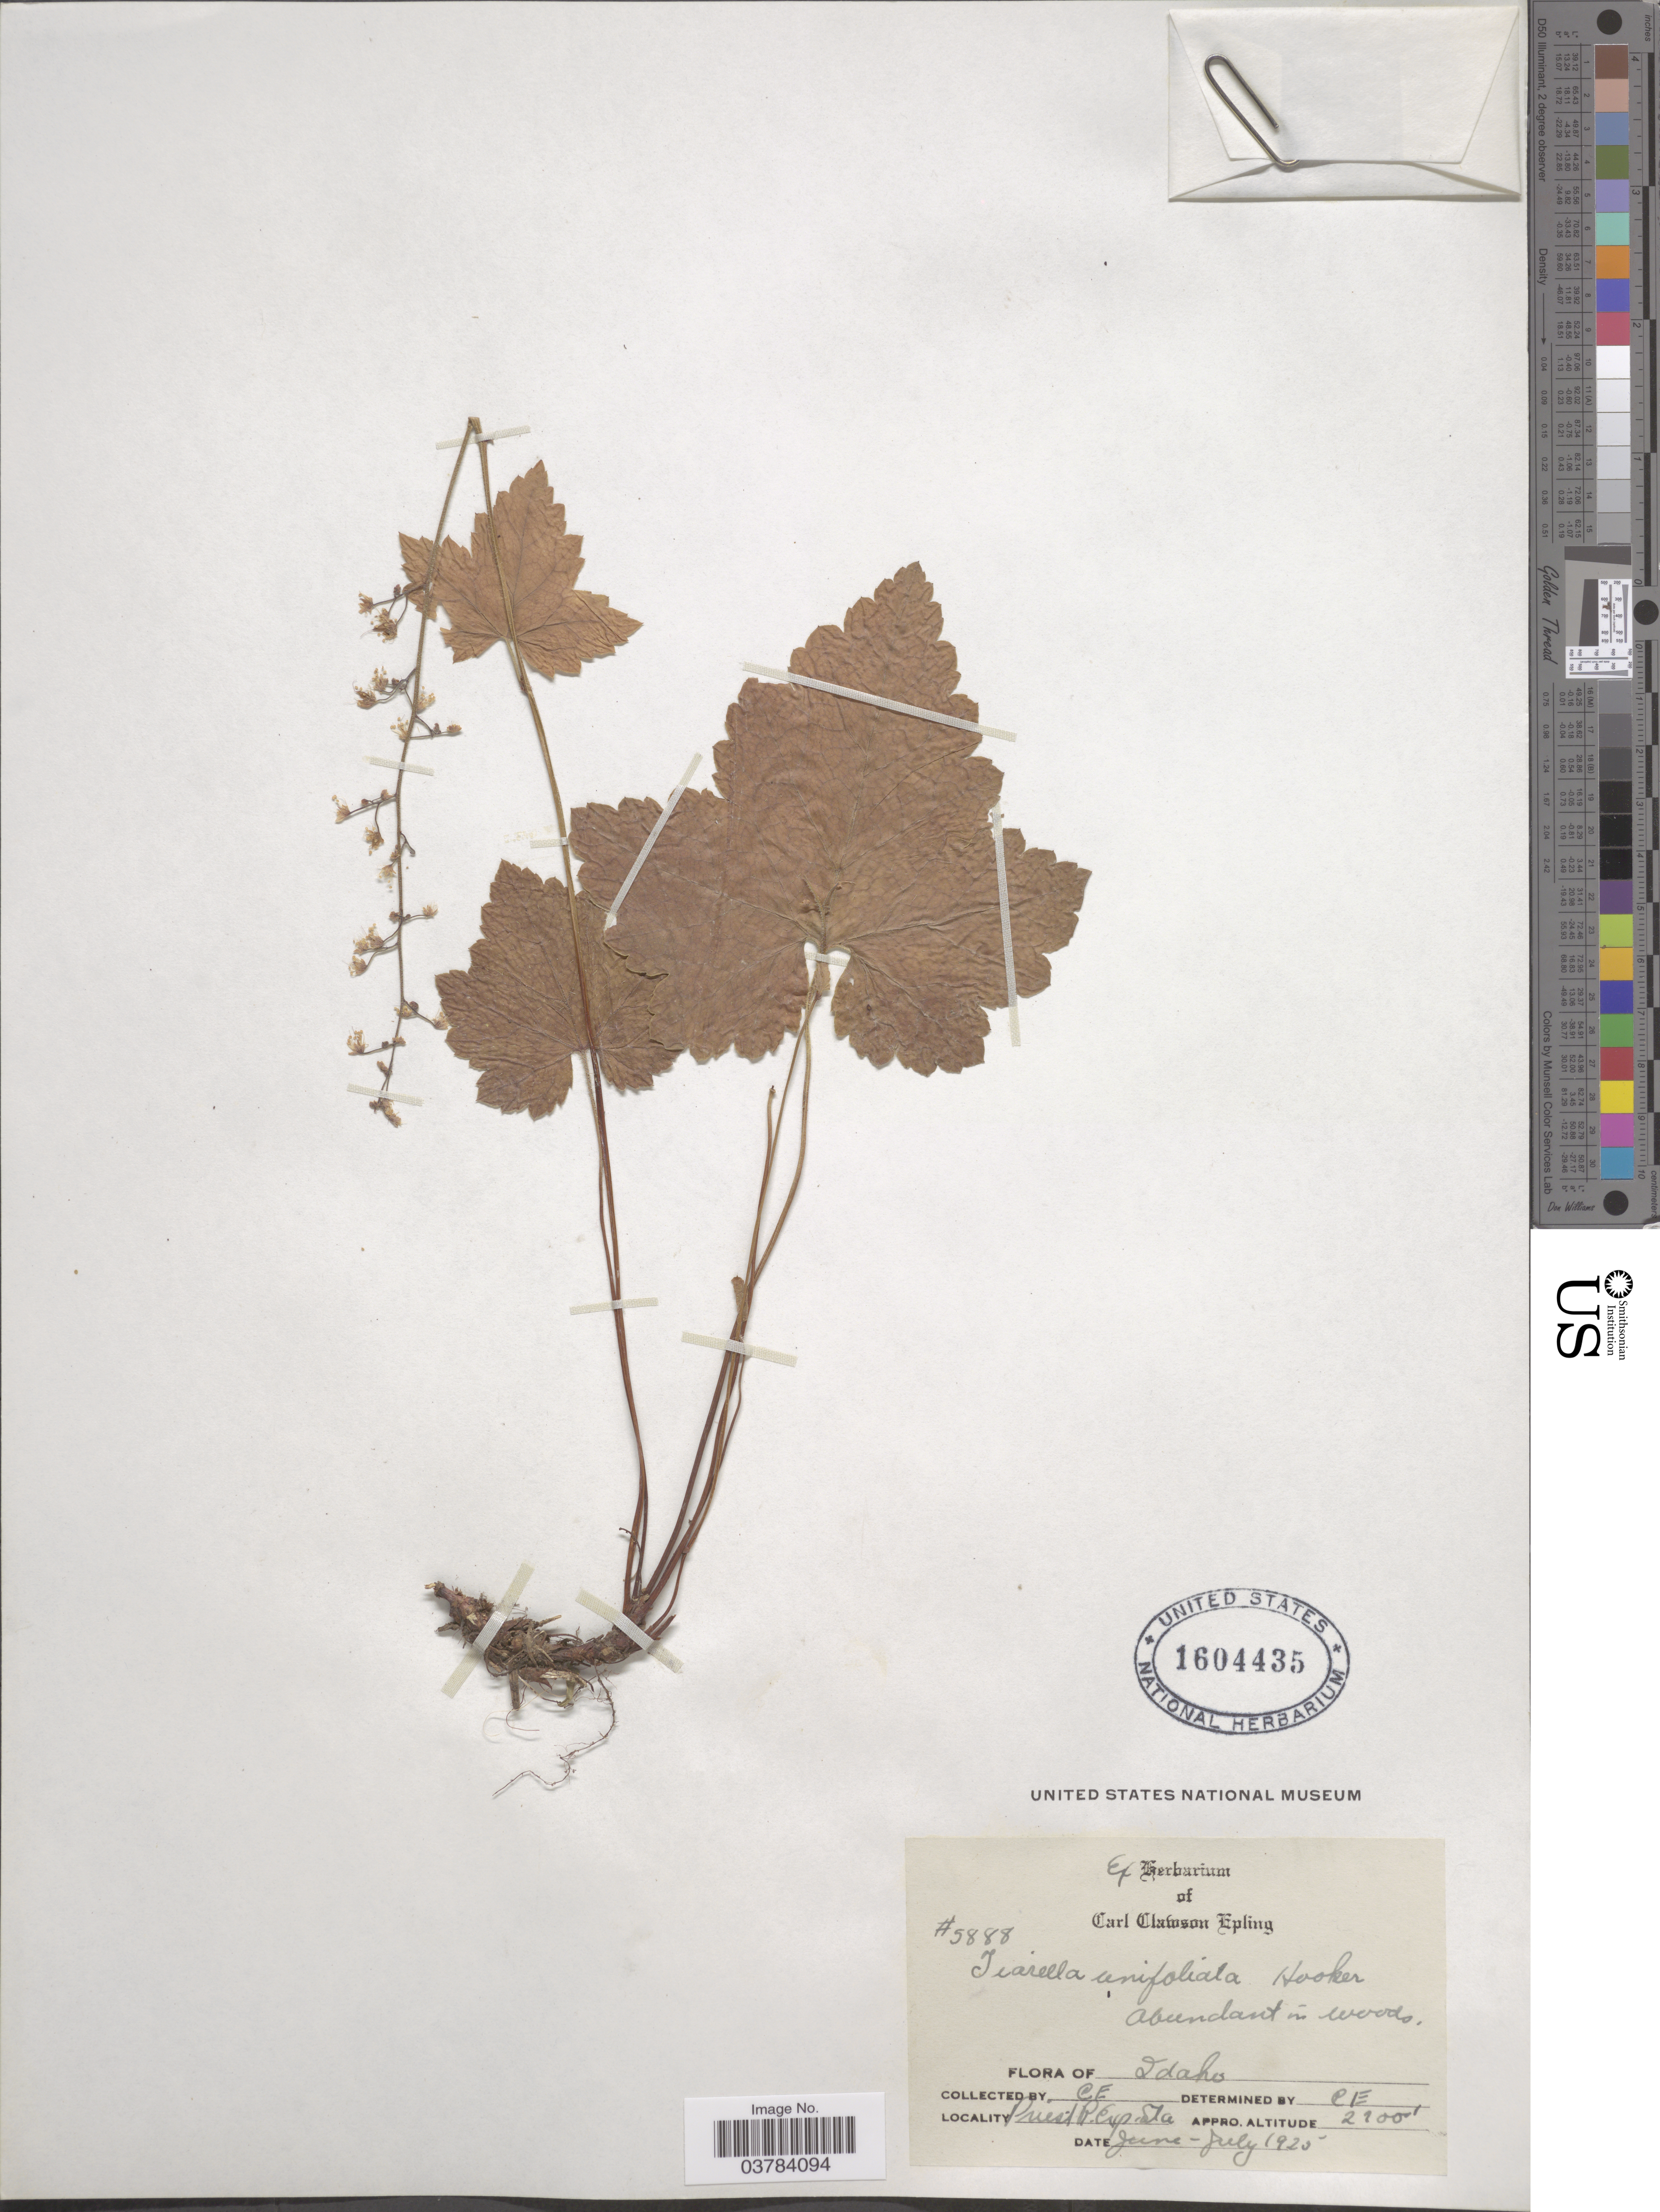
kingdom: Plantae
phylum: Tracheophyta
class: Magnoliopsida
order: Saxifragales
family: Saxifragaceae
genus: Tiarella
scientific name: Tiarella unifoliata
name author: Hook.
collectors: C. C. Epling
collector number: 5888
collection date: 1925-06/1925-07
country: United States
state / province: Idaho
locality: Priest R. Exp.Sta.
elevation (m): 823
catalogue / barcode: US 1604435